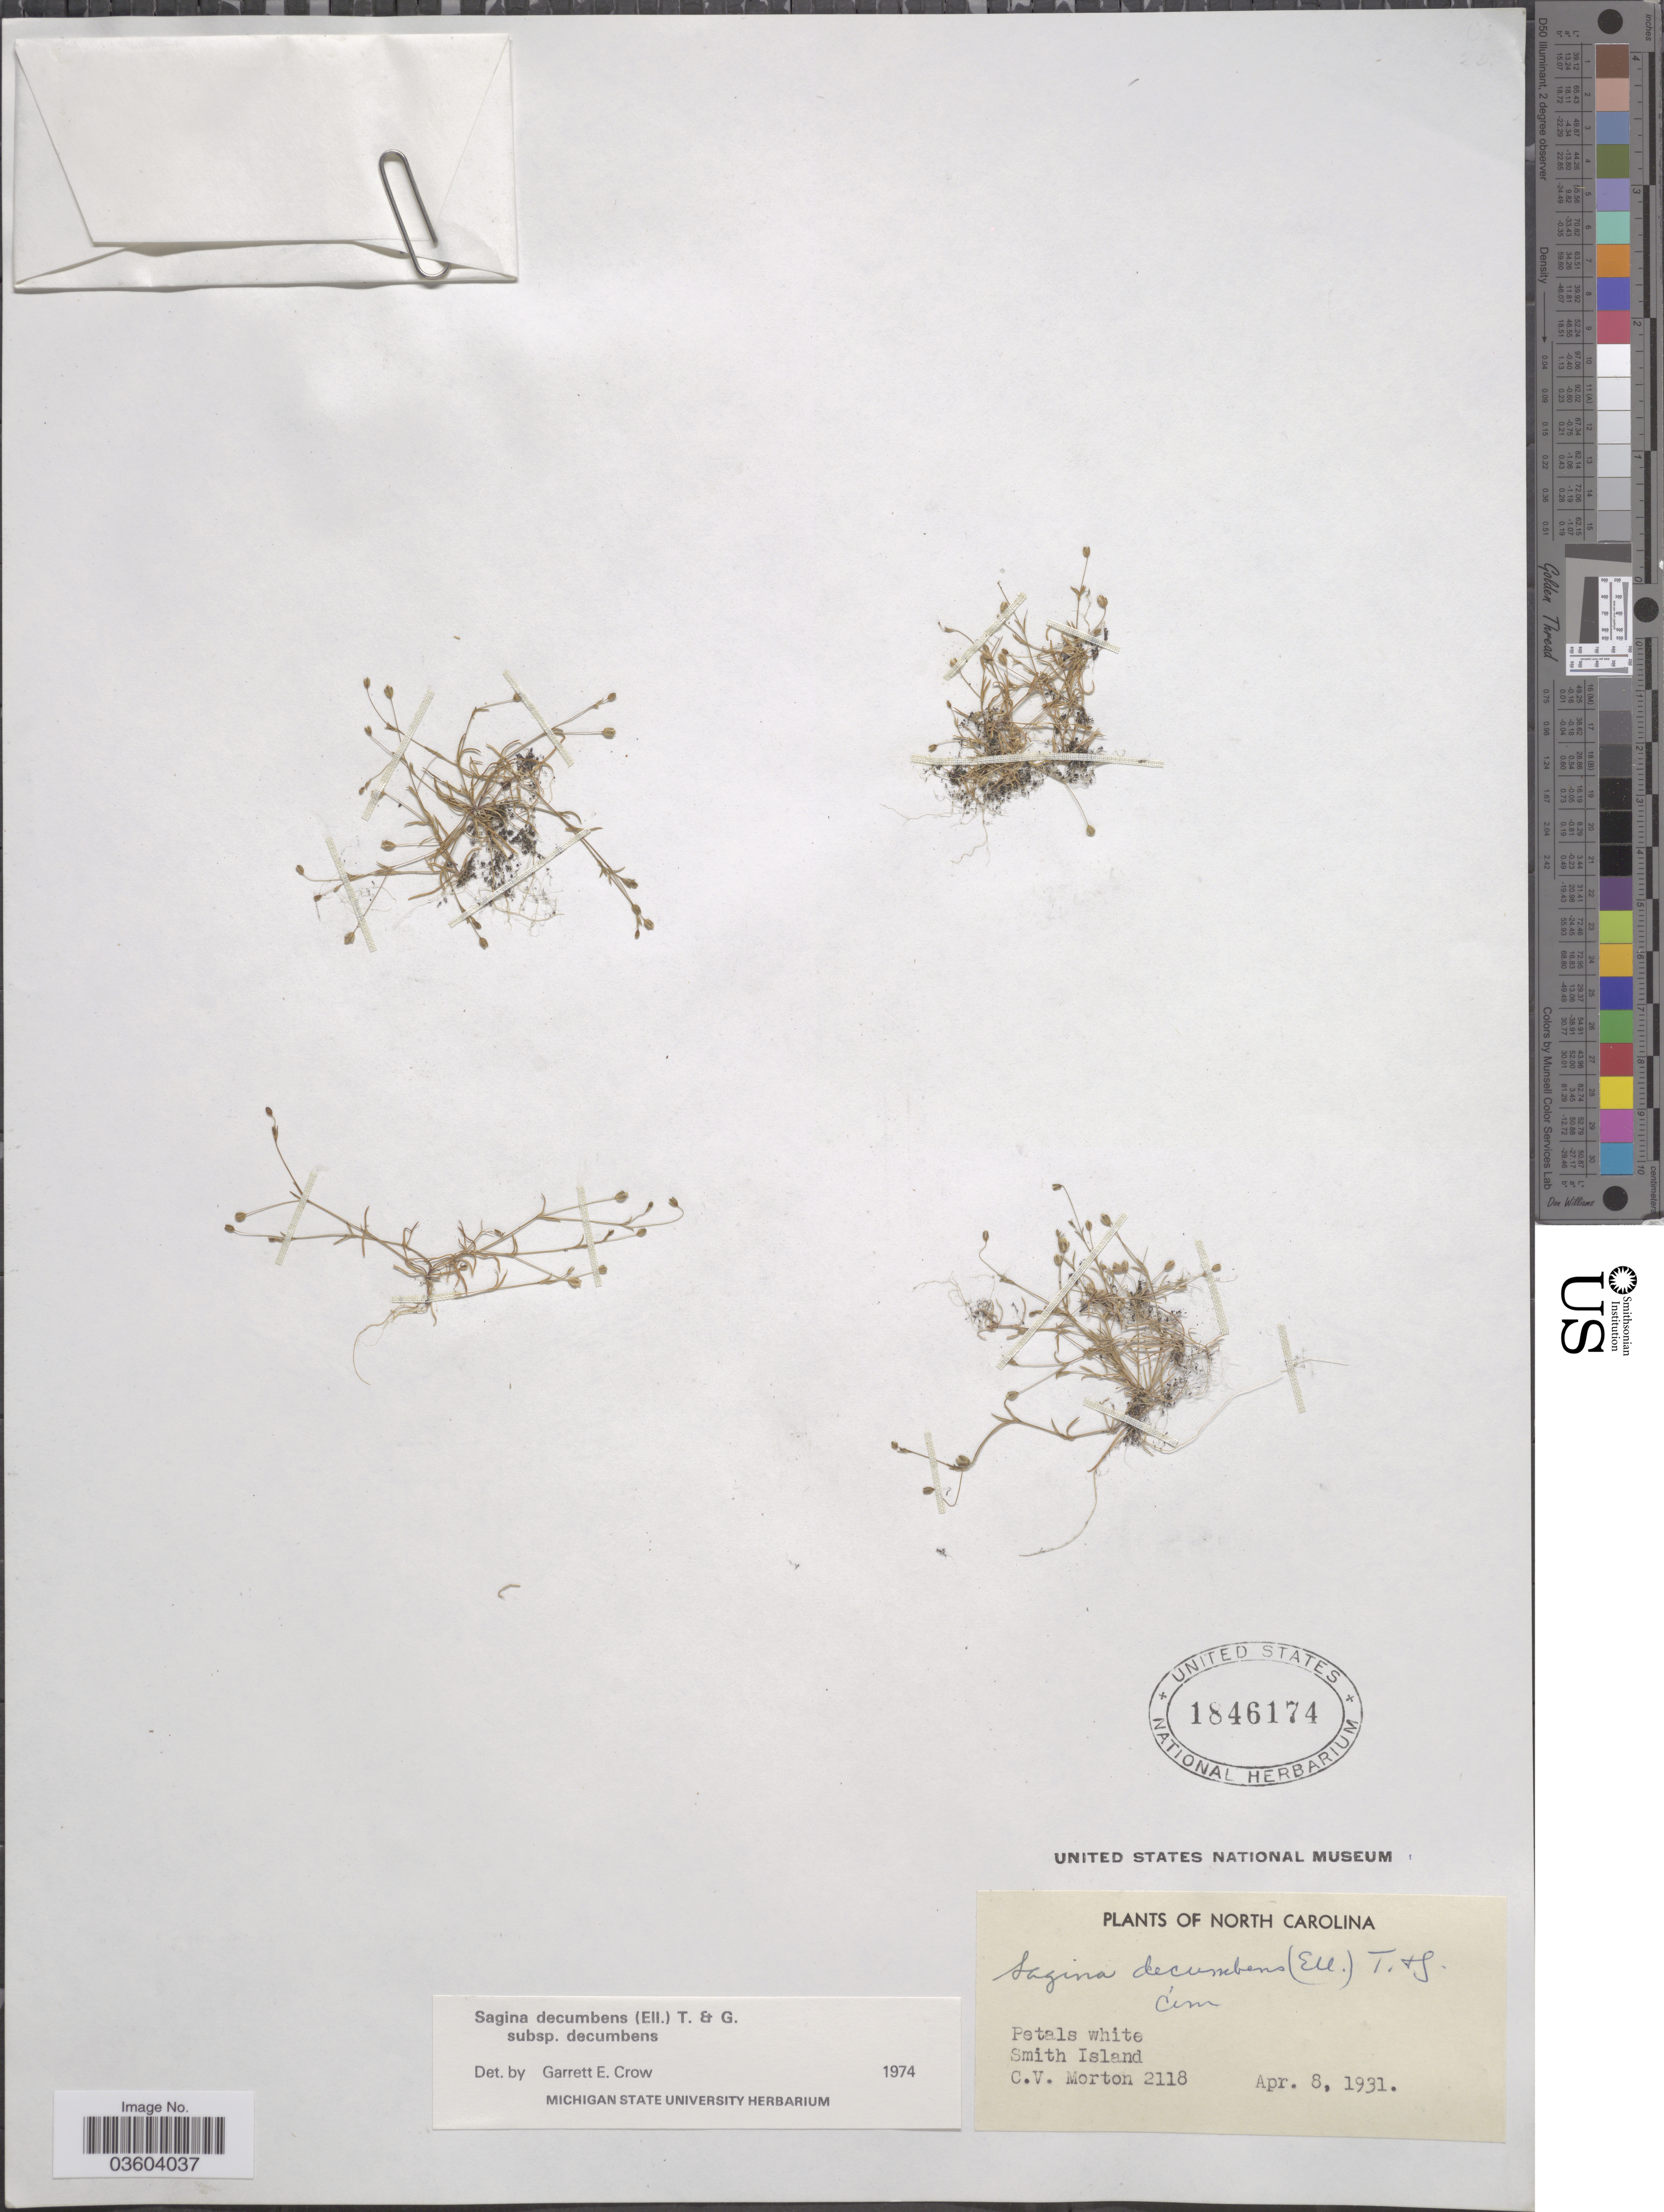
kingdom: Plantae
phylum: Tracheophyta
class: Magnoliopsida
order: Caryophyllales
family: Caryophyllaceae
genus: Sagina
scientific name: Sagina decumbens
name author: (Elliott) Torr. & A. Gray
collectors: C. V. Morton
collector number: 2118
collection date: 1931-04-08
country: United States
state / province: North Carolina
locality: Smith Island.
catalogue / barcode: US 1846174